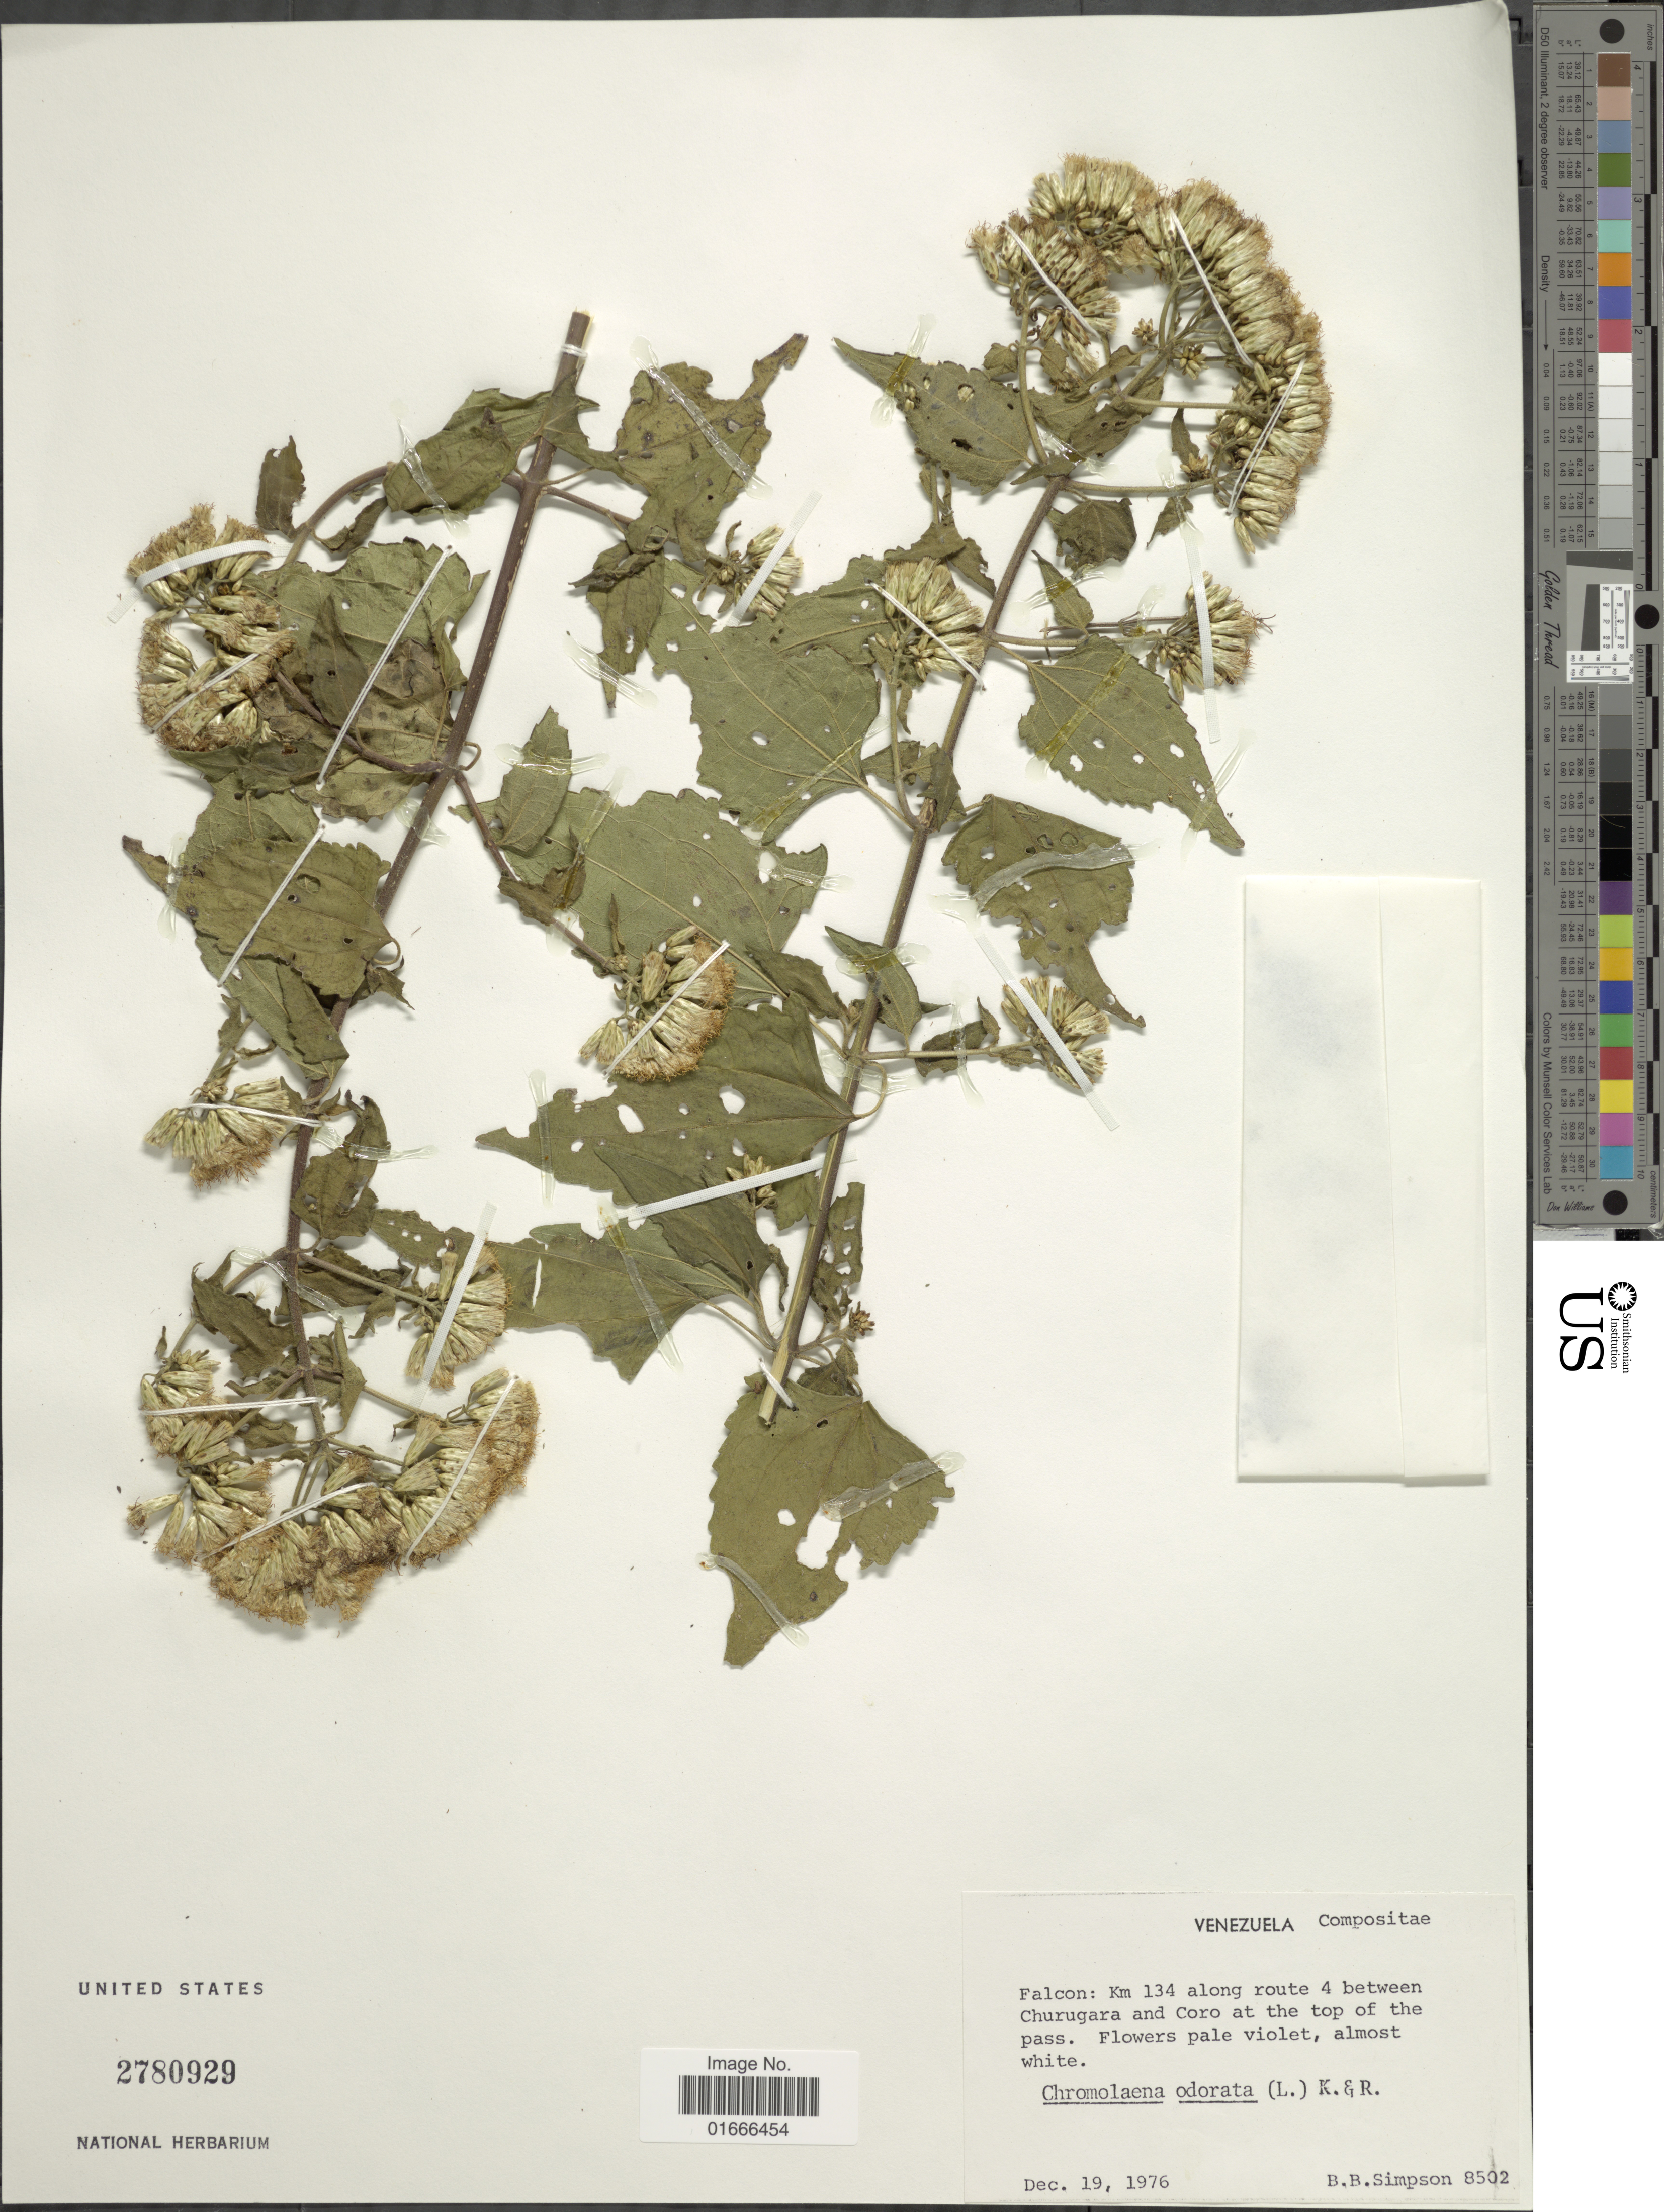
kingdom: Plantae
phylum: Tracheophyta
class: Magnoliopsida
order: Asterales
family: Asteraceae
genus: Chromolaena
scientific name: Chromolaena odorata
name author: (L.) R.M. King & H. Rob.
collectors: B. B. Simpson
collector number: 8502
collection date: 1976-12-19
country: Venezuela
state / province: Falcón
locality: Km 134 along route 4 between Churugara and Coro at the top of the pass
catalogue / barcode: US 2780929